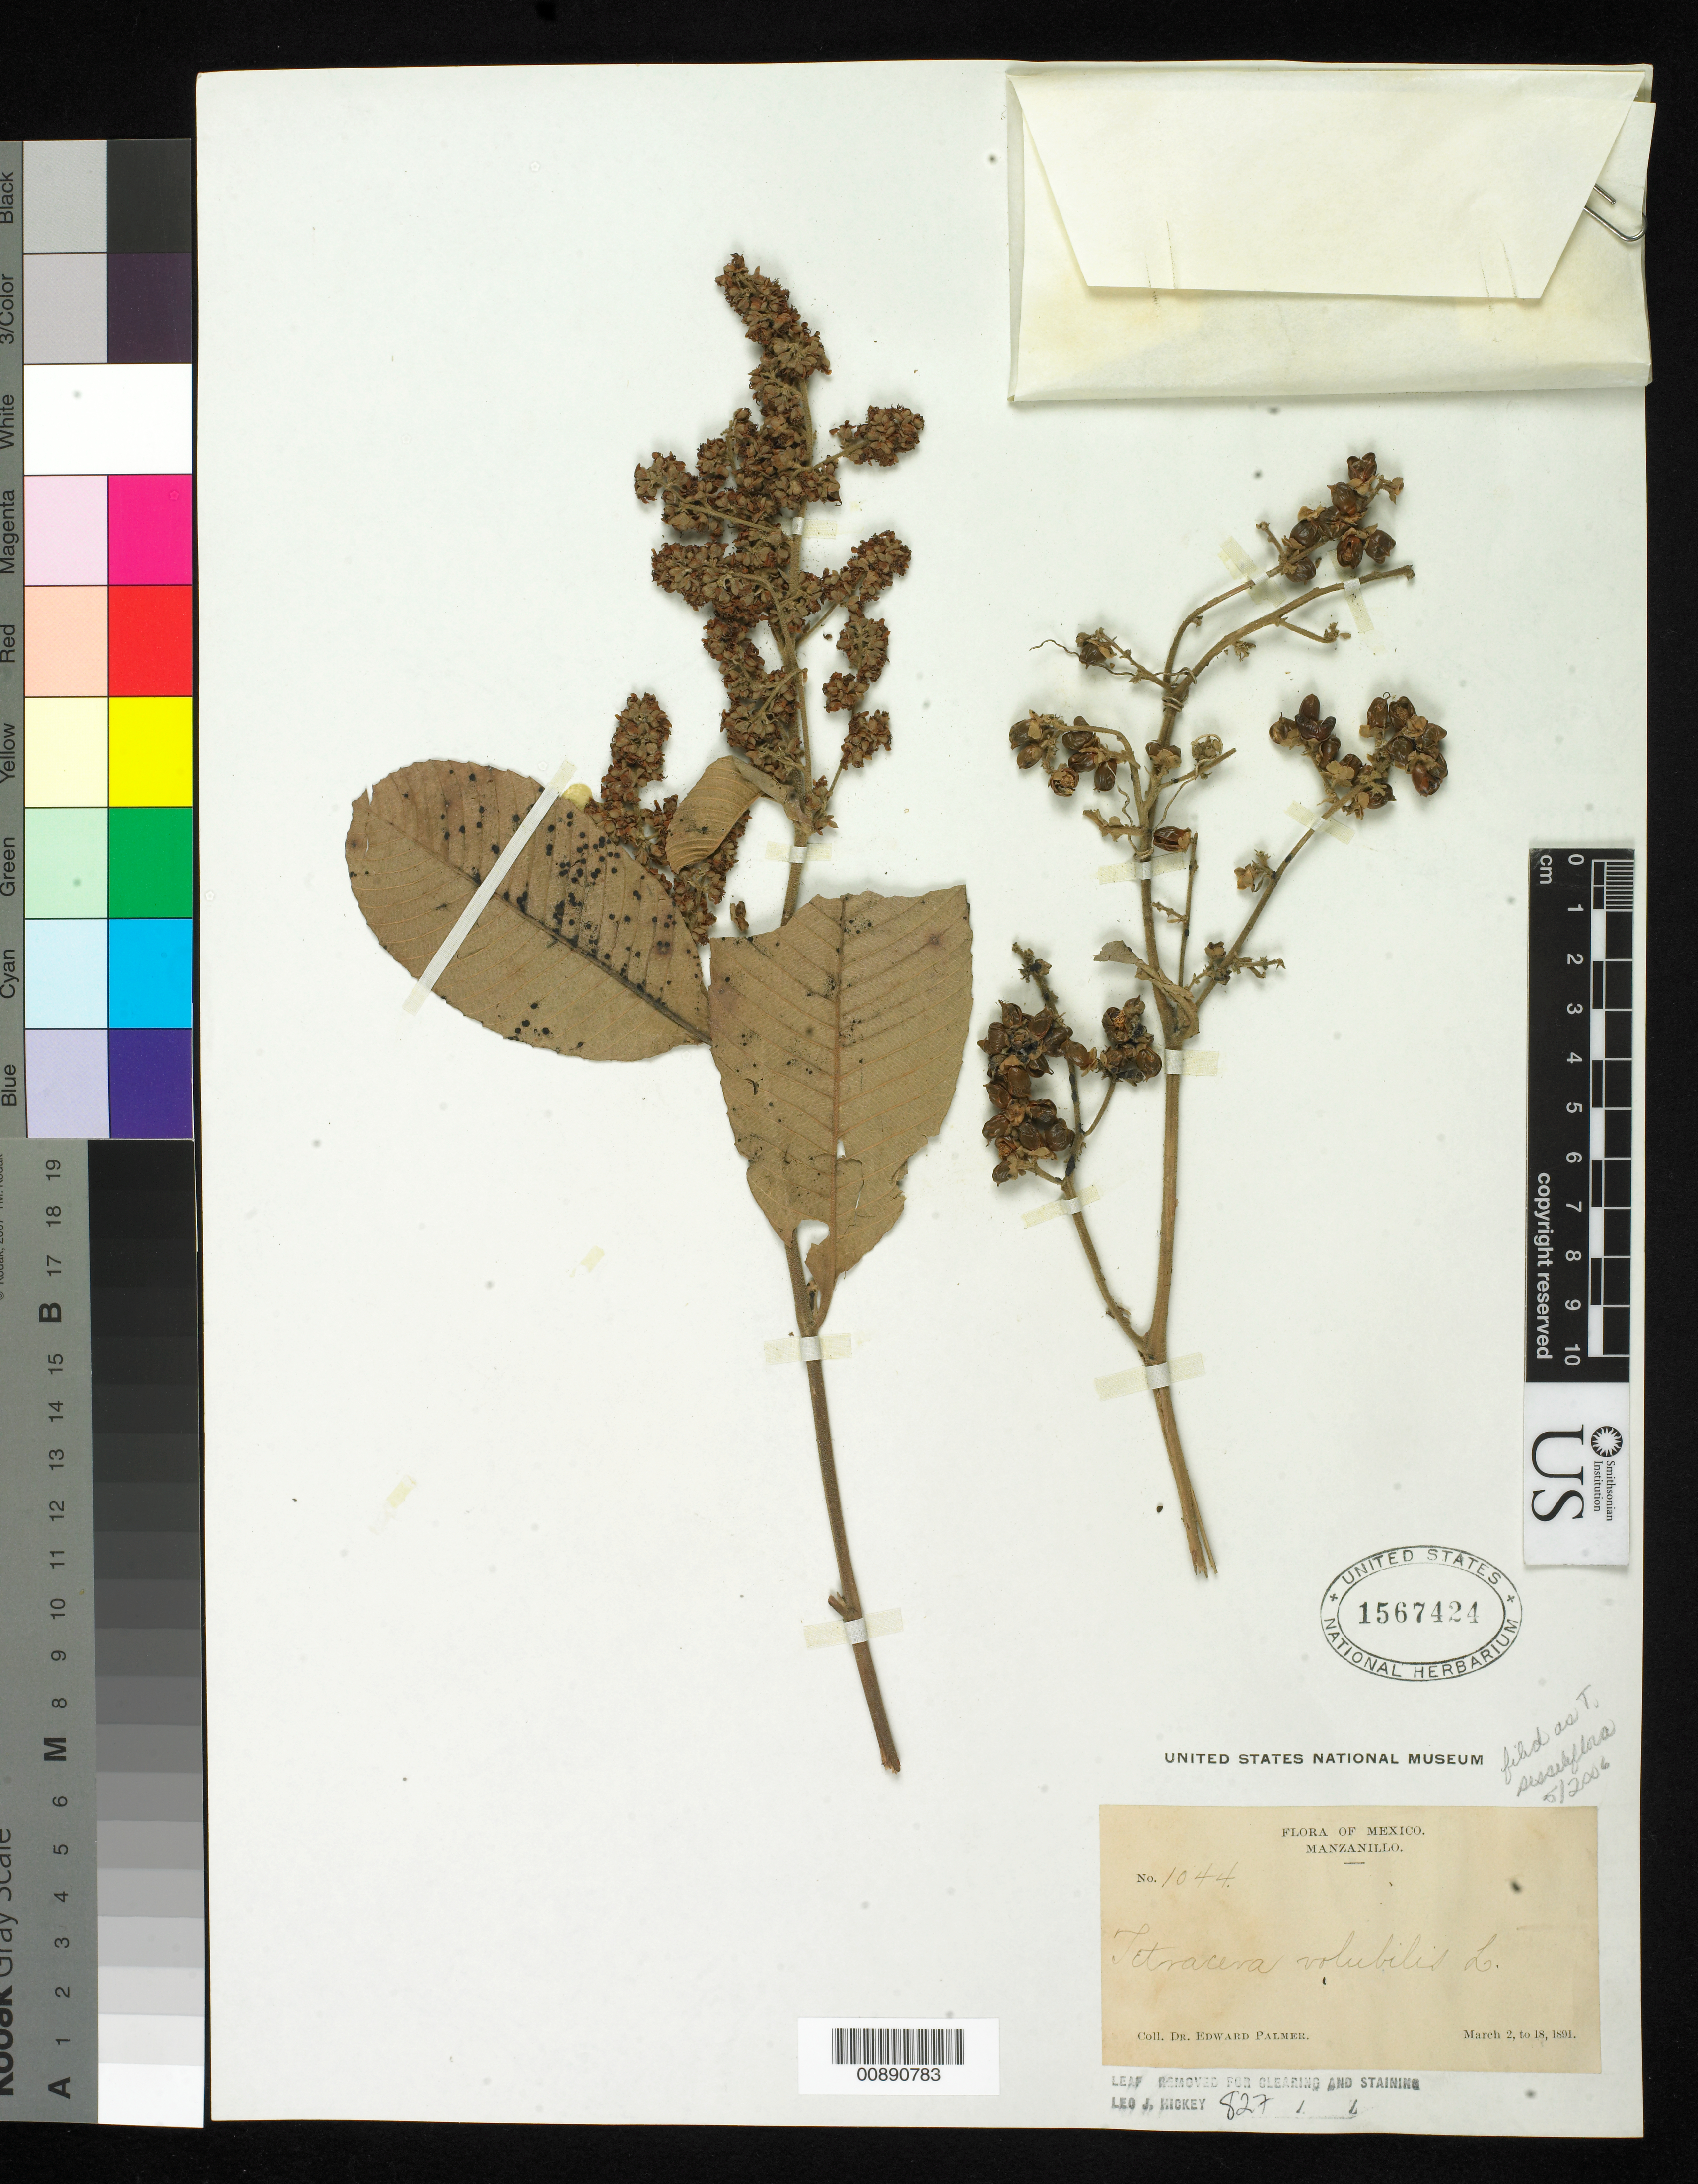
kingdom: Plantae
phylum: Tracheophyta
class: Magnoliopsida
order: Dilleniales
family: Dilleniaceae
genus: Tetracera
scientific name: Tetracera sessiliflora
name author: Triana & Planch.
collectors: E. Palmer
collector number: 1044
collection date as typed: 02 Mar 1891 to 18 Mar 1891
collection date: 1891-03-02/1891-03-18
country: Mexico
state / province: Colima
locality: Manzanillo, Colima.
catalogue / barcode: US 1567424